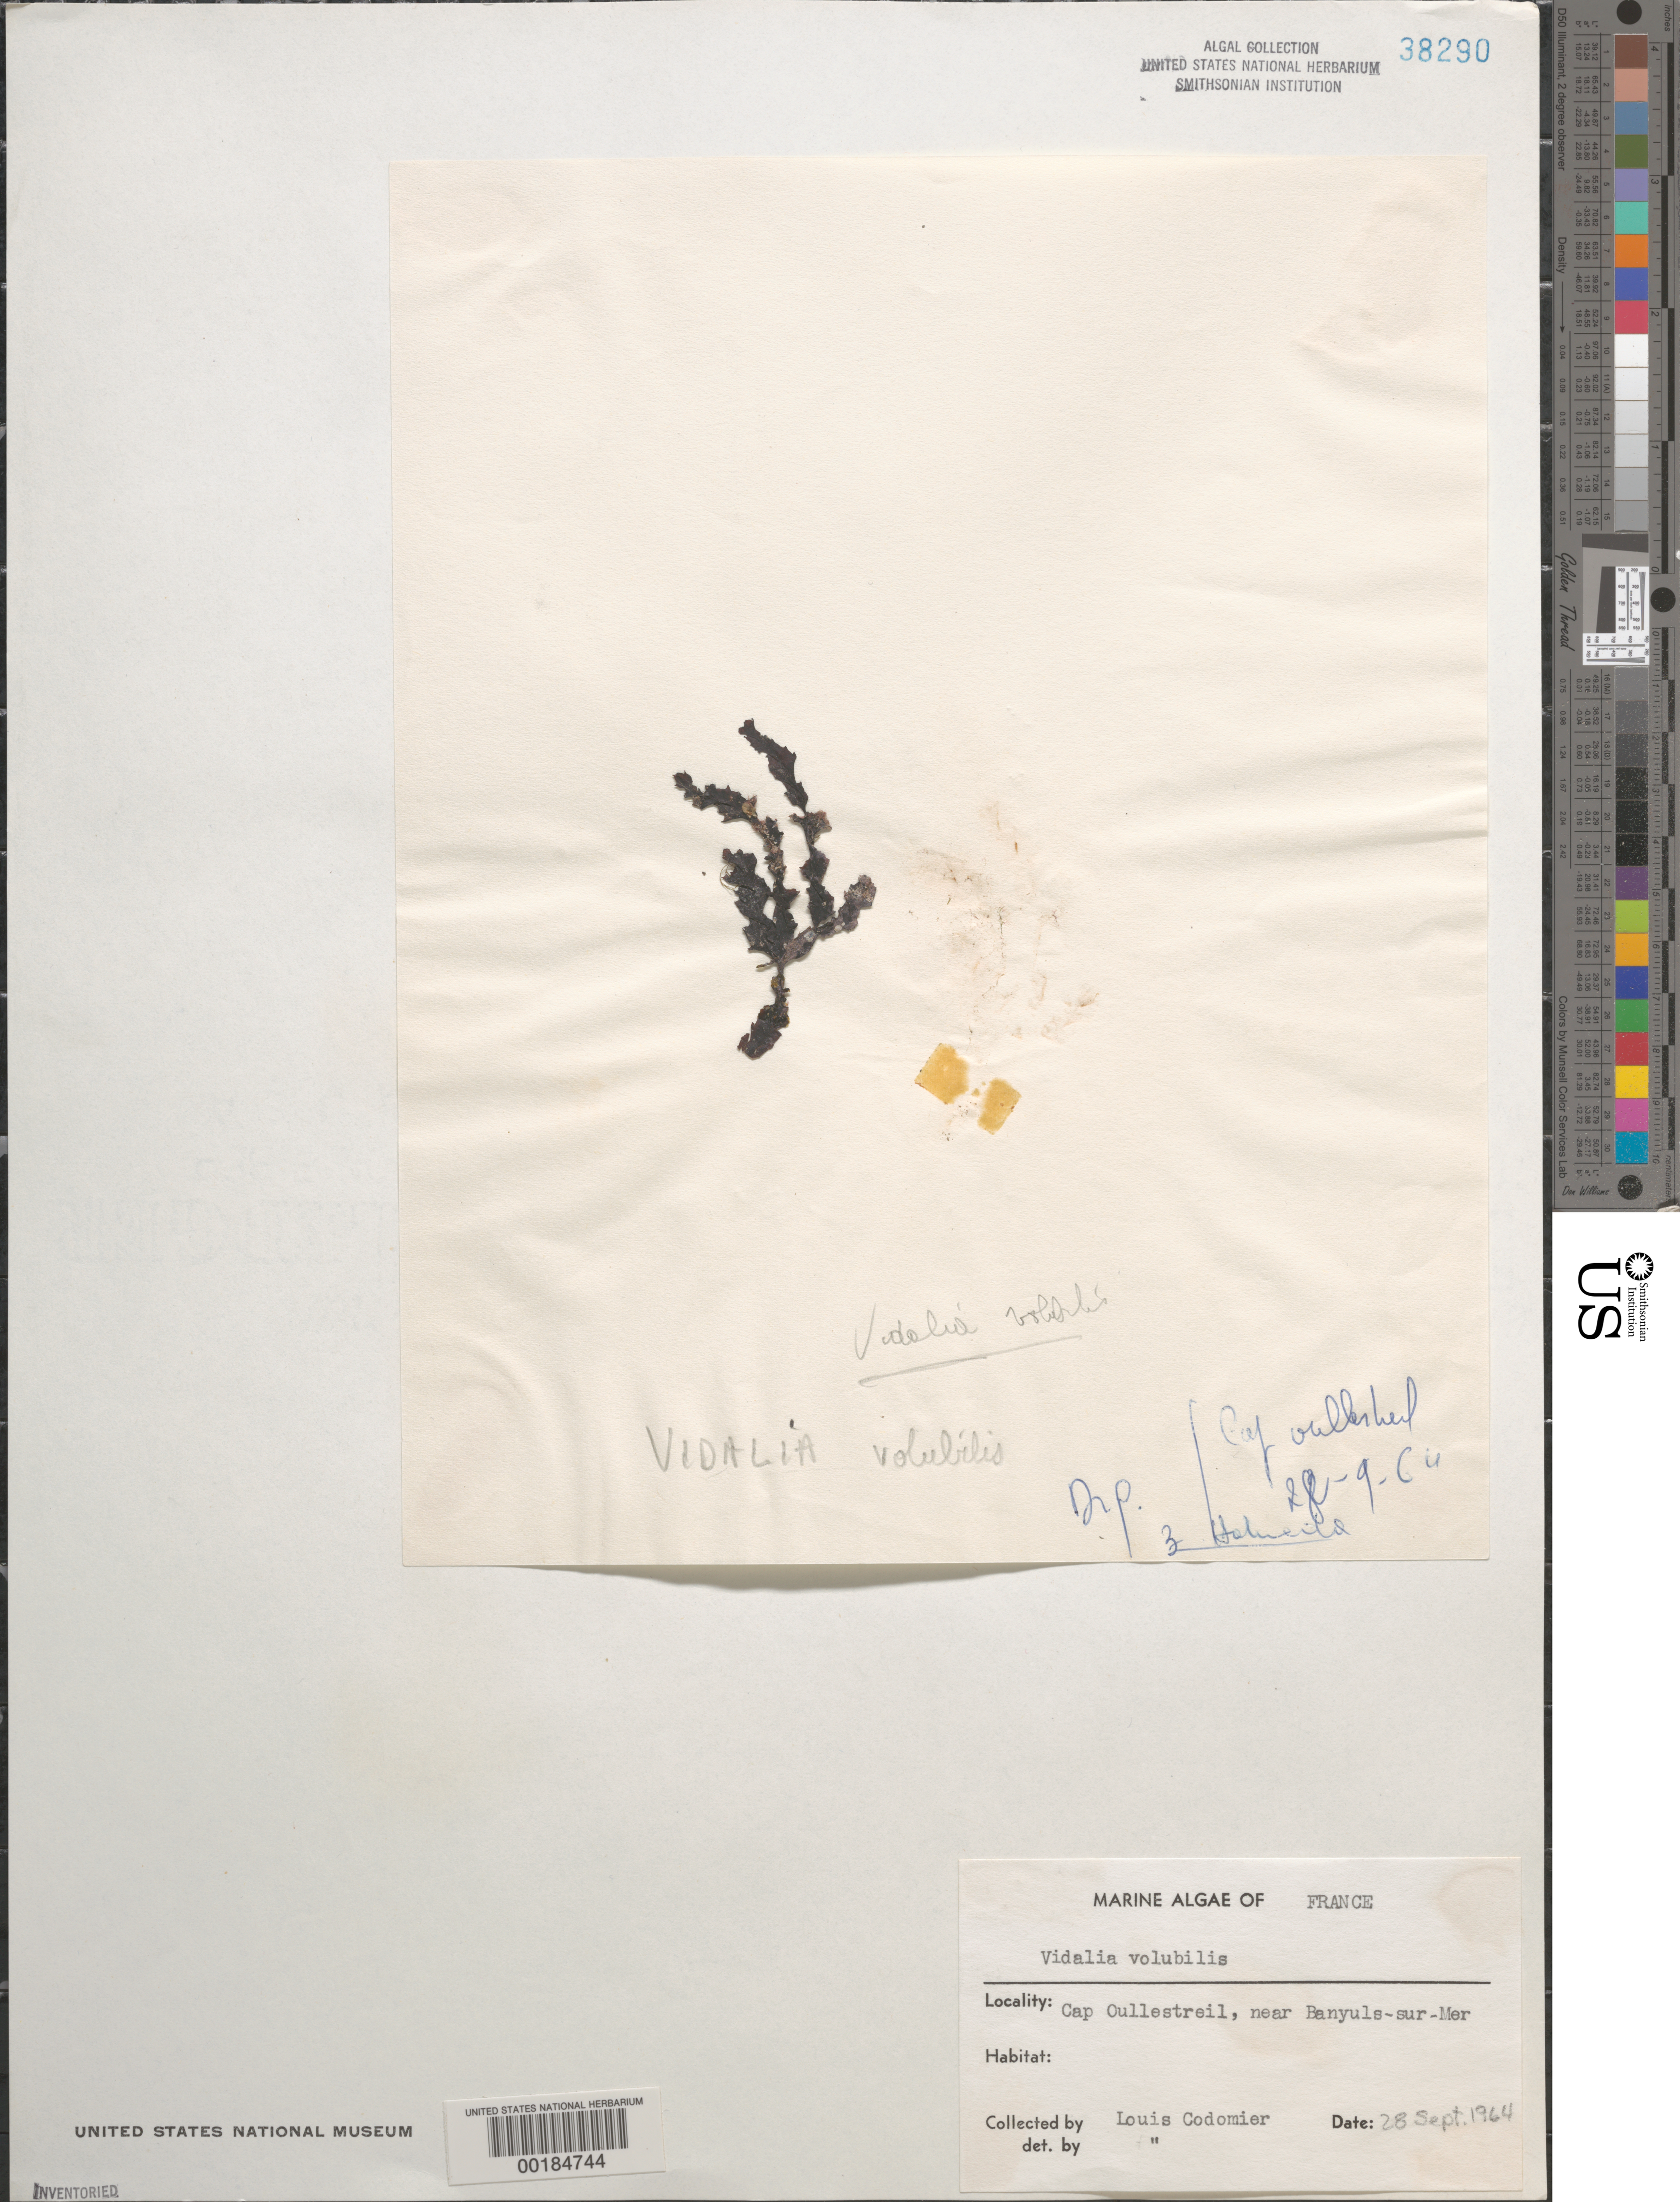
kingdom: Plantae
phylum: Rhodophyta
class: Florideophyceae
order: Ceramiales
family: Rhodomelaceae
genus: Osmundaria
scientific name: Osmundaria volubilis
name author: (L.) R.E. Norris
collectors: L. Codomier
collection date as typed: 28 Sep 1964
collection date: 1964-09-28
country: France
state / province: Occitanie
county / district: Pyrénées-Orientales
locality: Cap Oullestreil, near Banyuls-sur-Mer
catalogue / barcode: US 38290